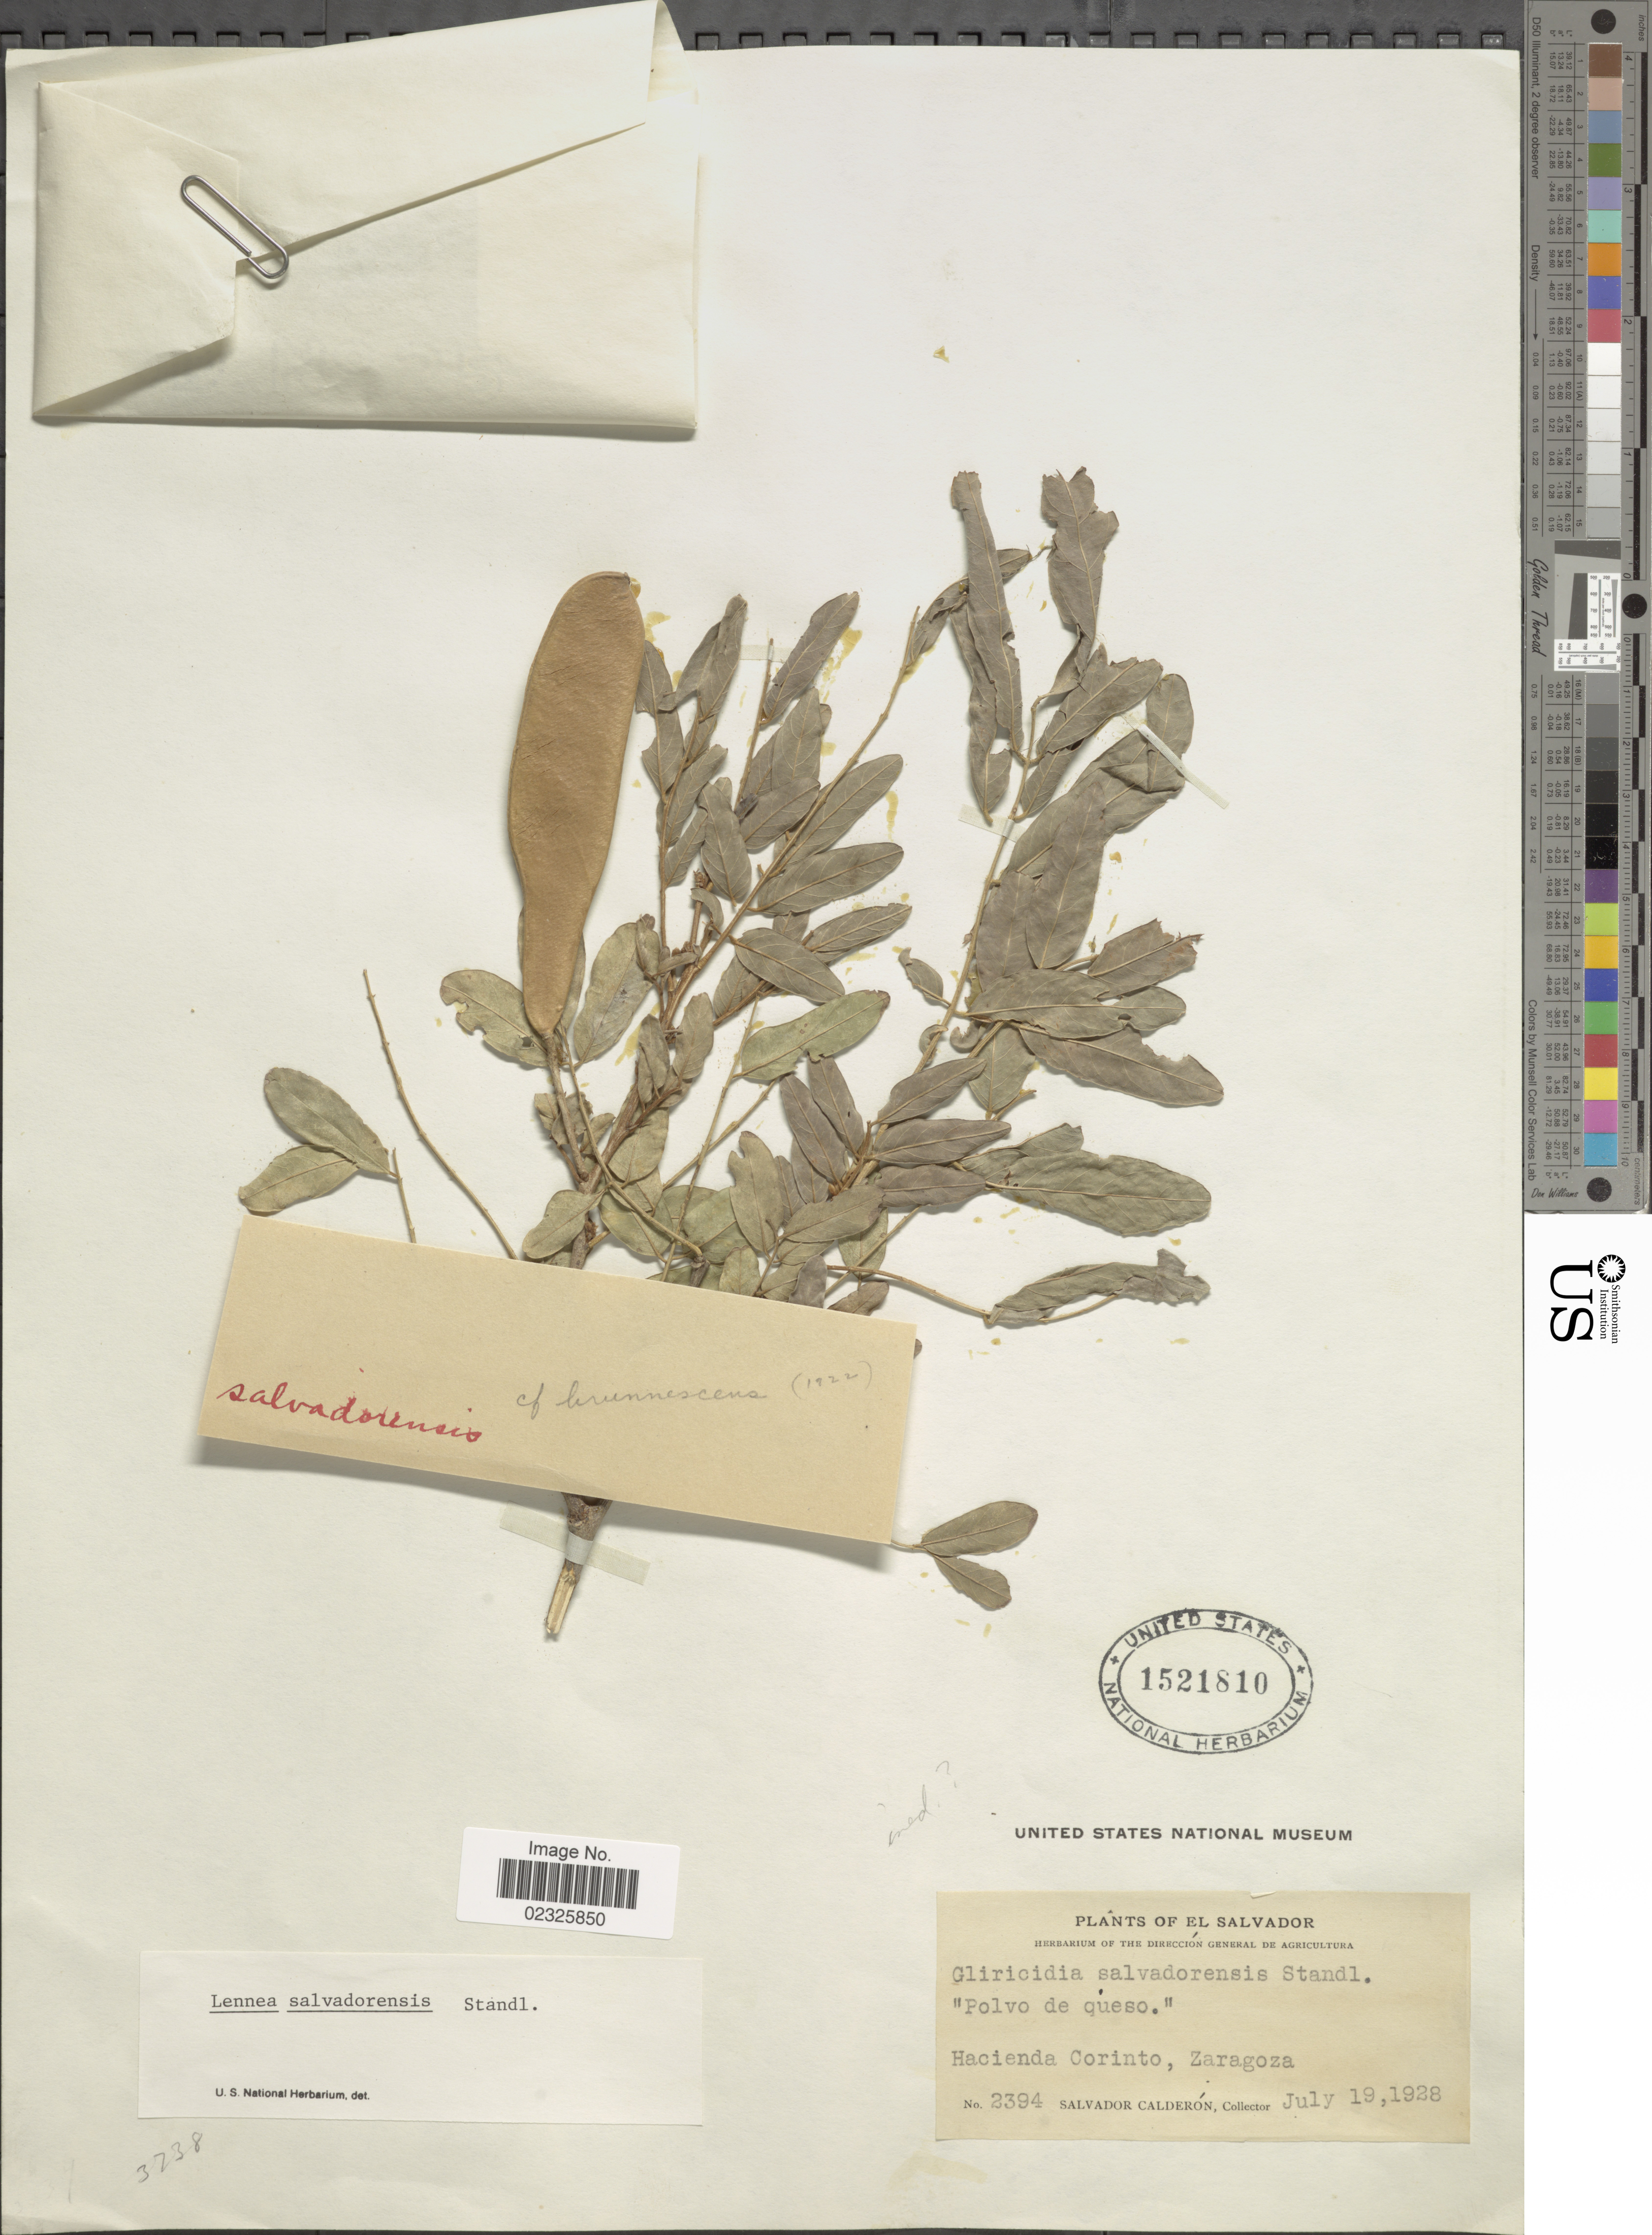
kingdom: Plantae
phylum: Tracheophyta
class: Magnoliopsida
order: Fabales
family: Fabaceae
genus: Lennea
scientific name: Lennea salvadorensis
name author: Standl.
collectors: S. Calderón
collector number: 2394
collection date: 1928-07-19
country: El Salvador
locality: Hacienda Corinto, Zaragoza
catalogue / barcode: US 1521810